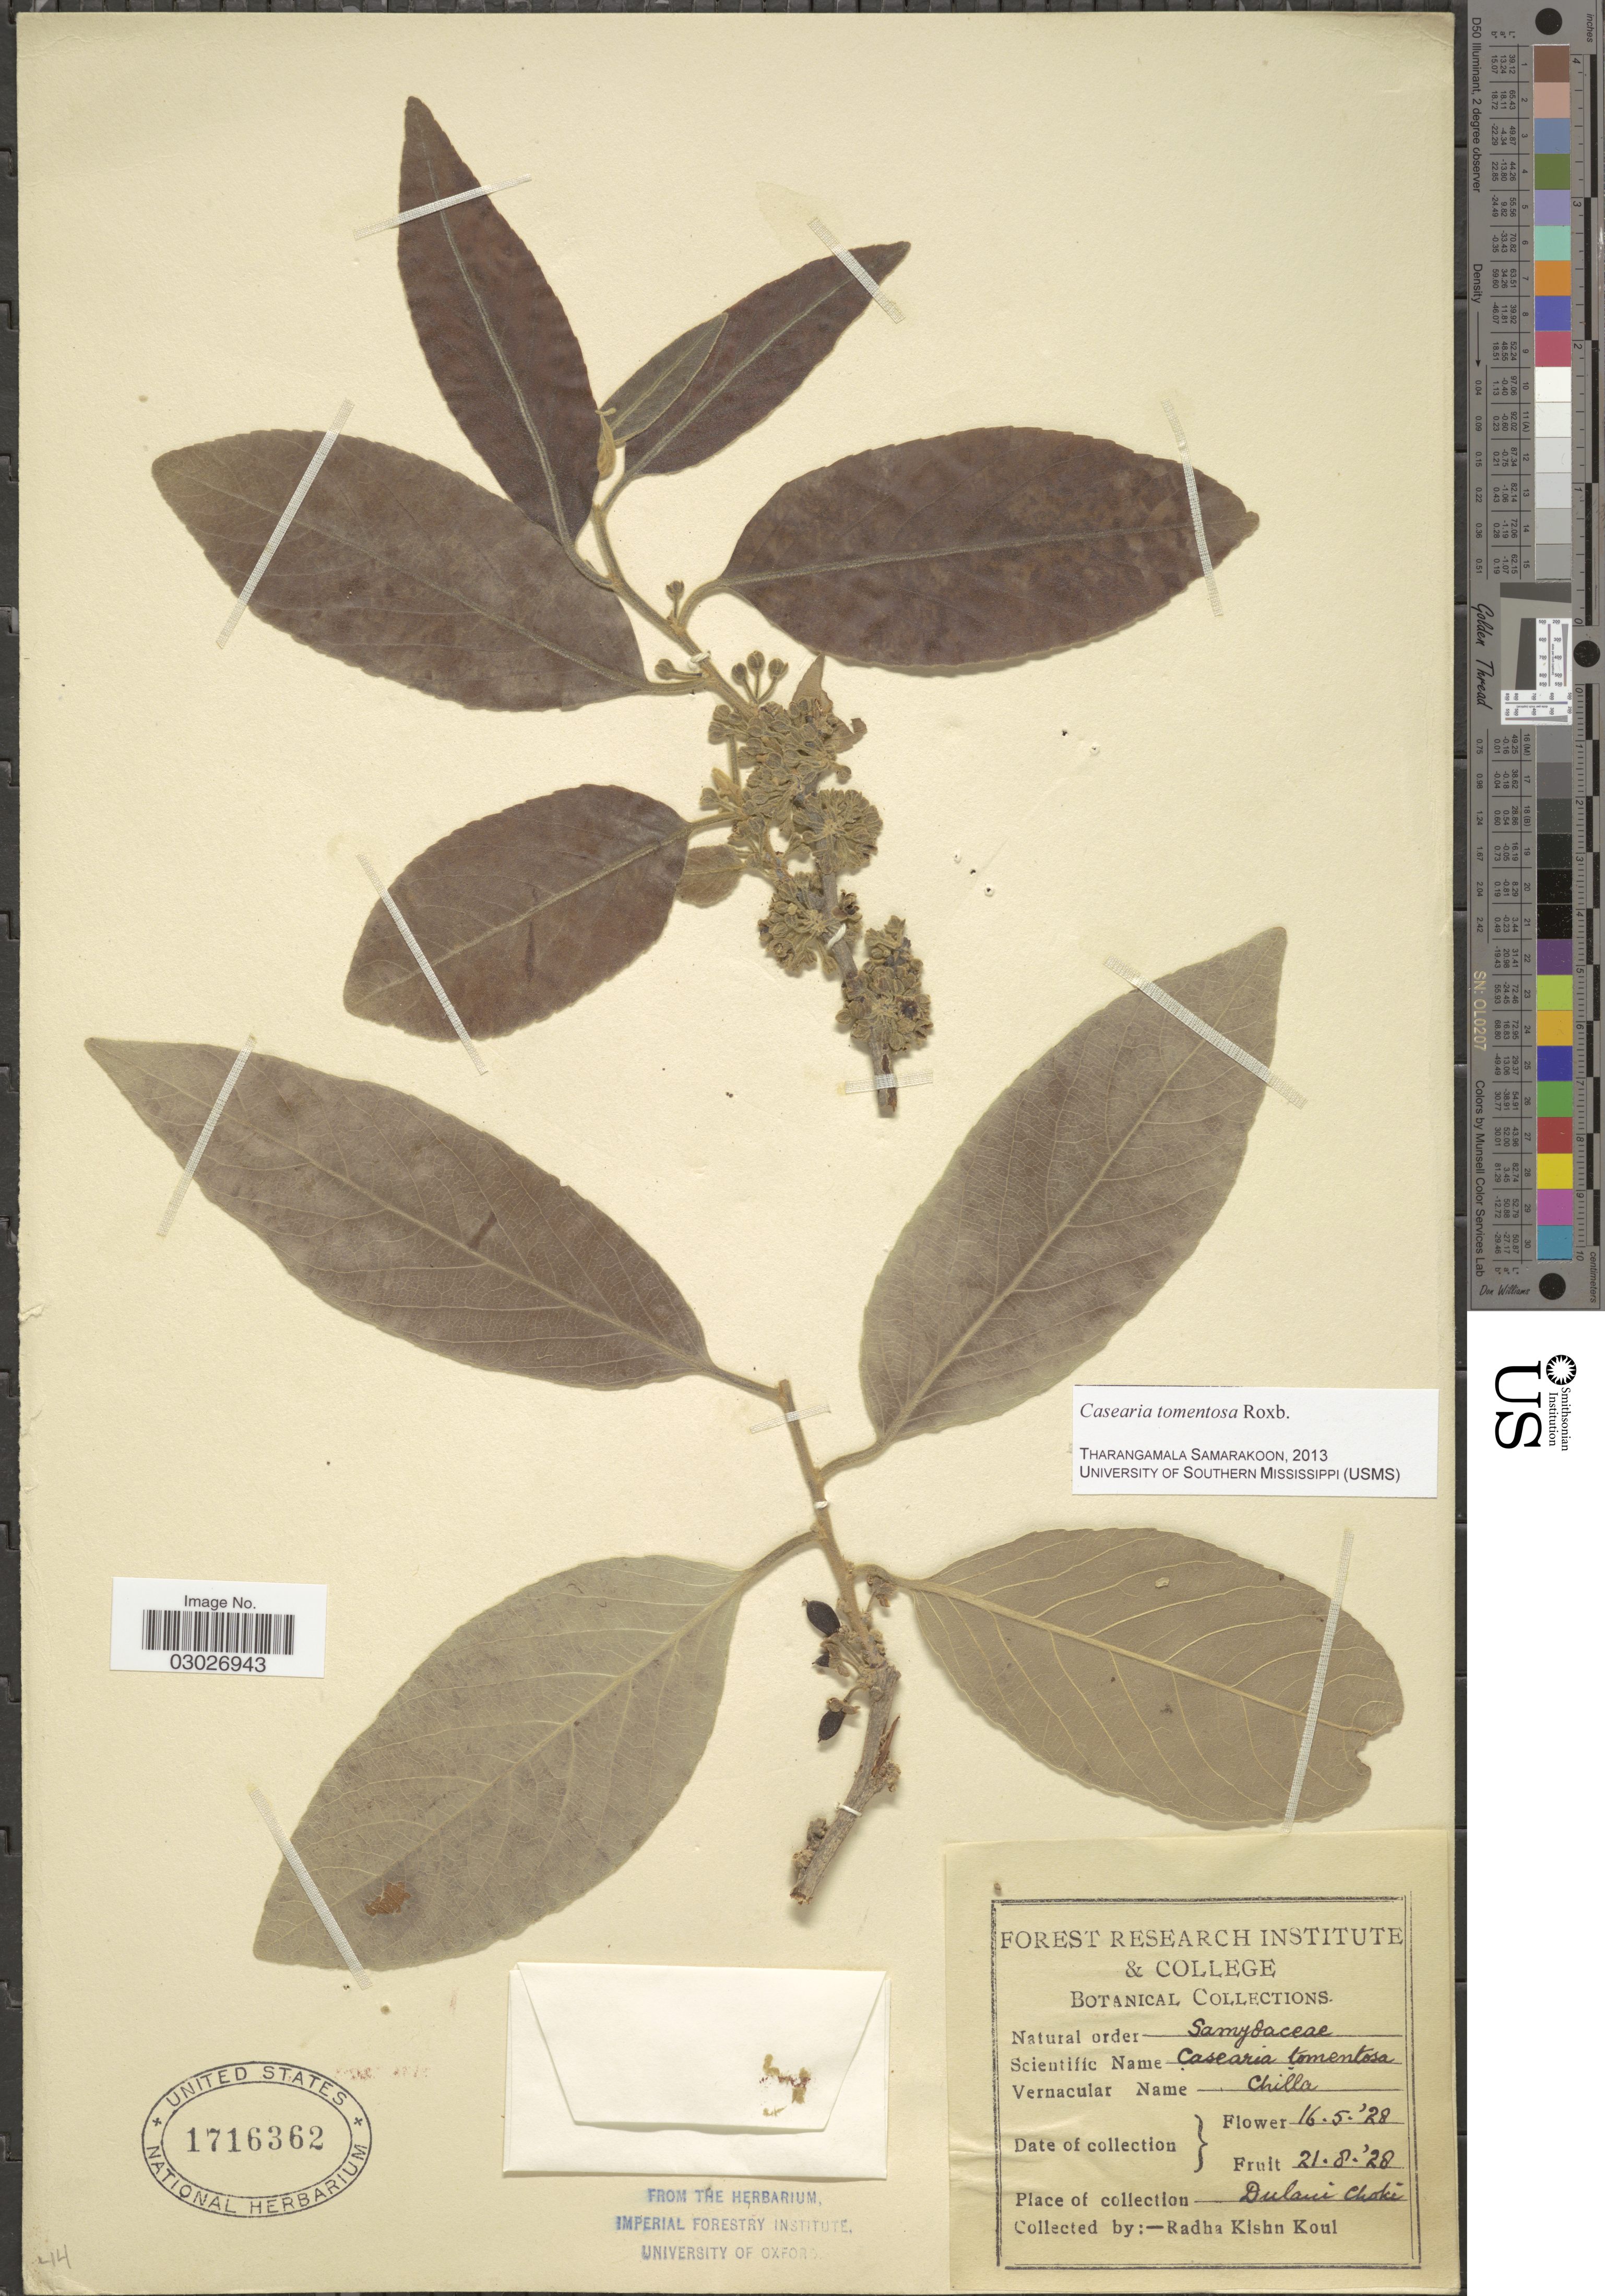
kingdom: Plantae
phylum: Tracheophyta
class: Magnoliopsida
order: Malpighiales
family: Salicaceae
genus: Casearia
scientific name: Casearia tomentosa var. tomentosa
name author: Roxb.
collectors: R. Koul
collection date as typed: Transcribed d/m/y: 16/5/28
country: Malaysia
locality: Dulani Choké. [interpreted]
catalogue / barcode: US 1716362